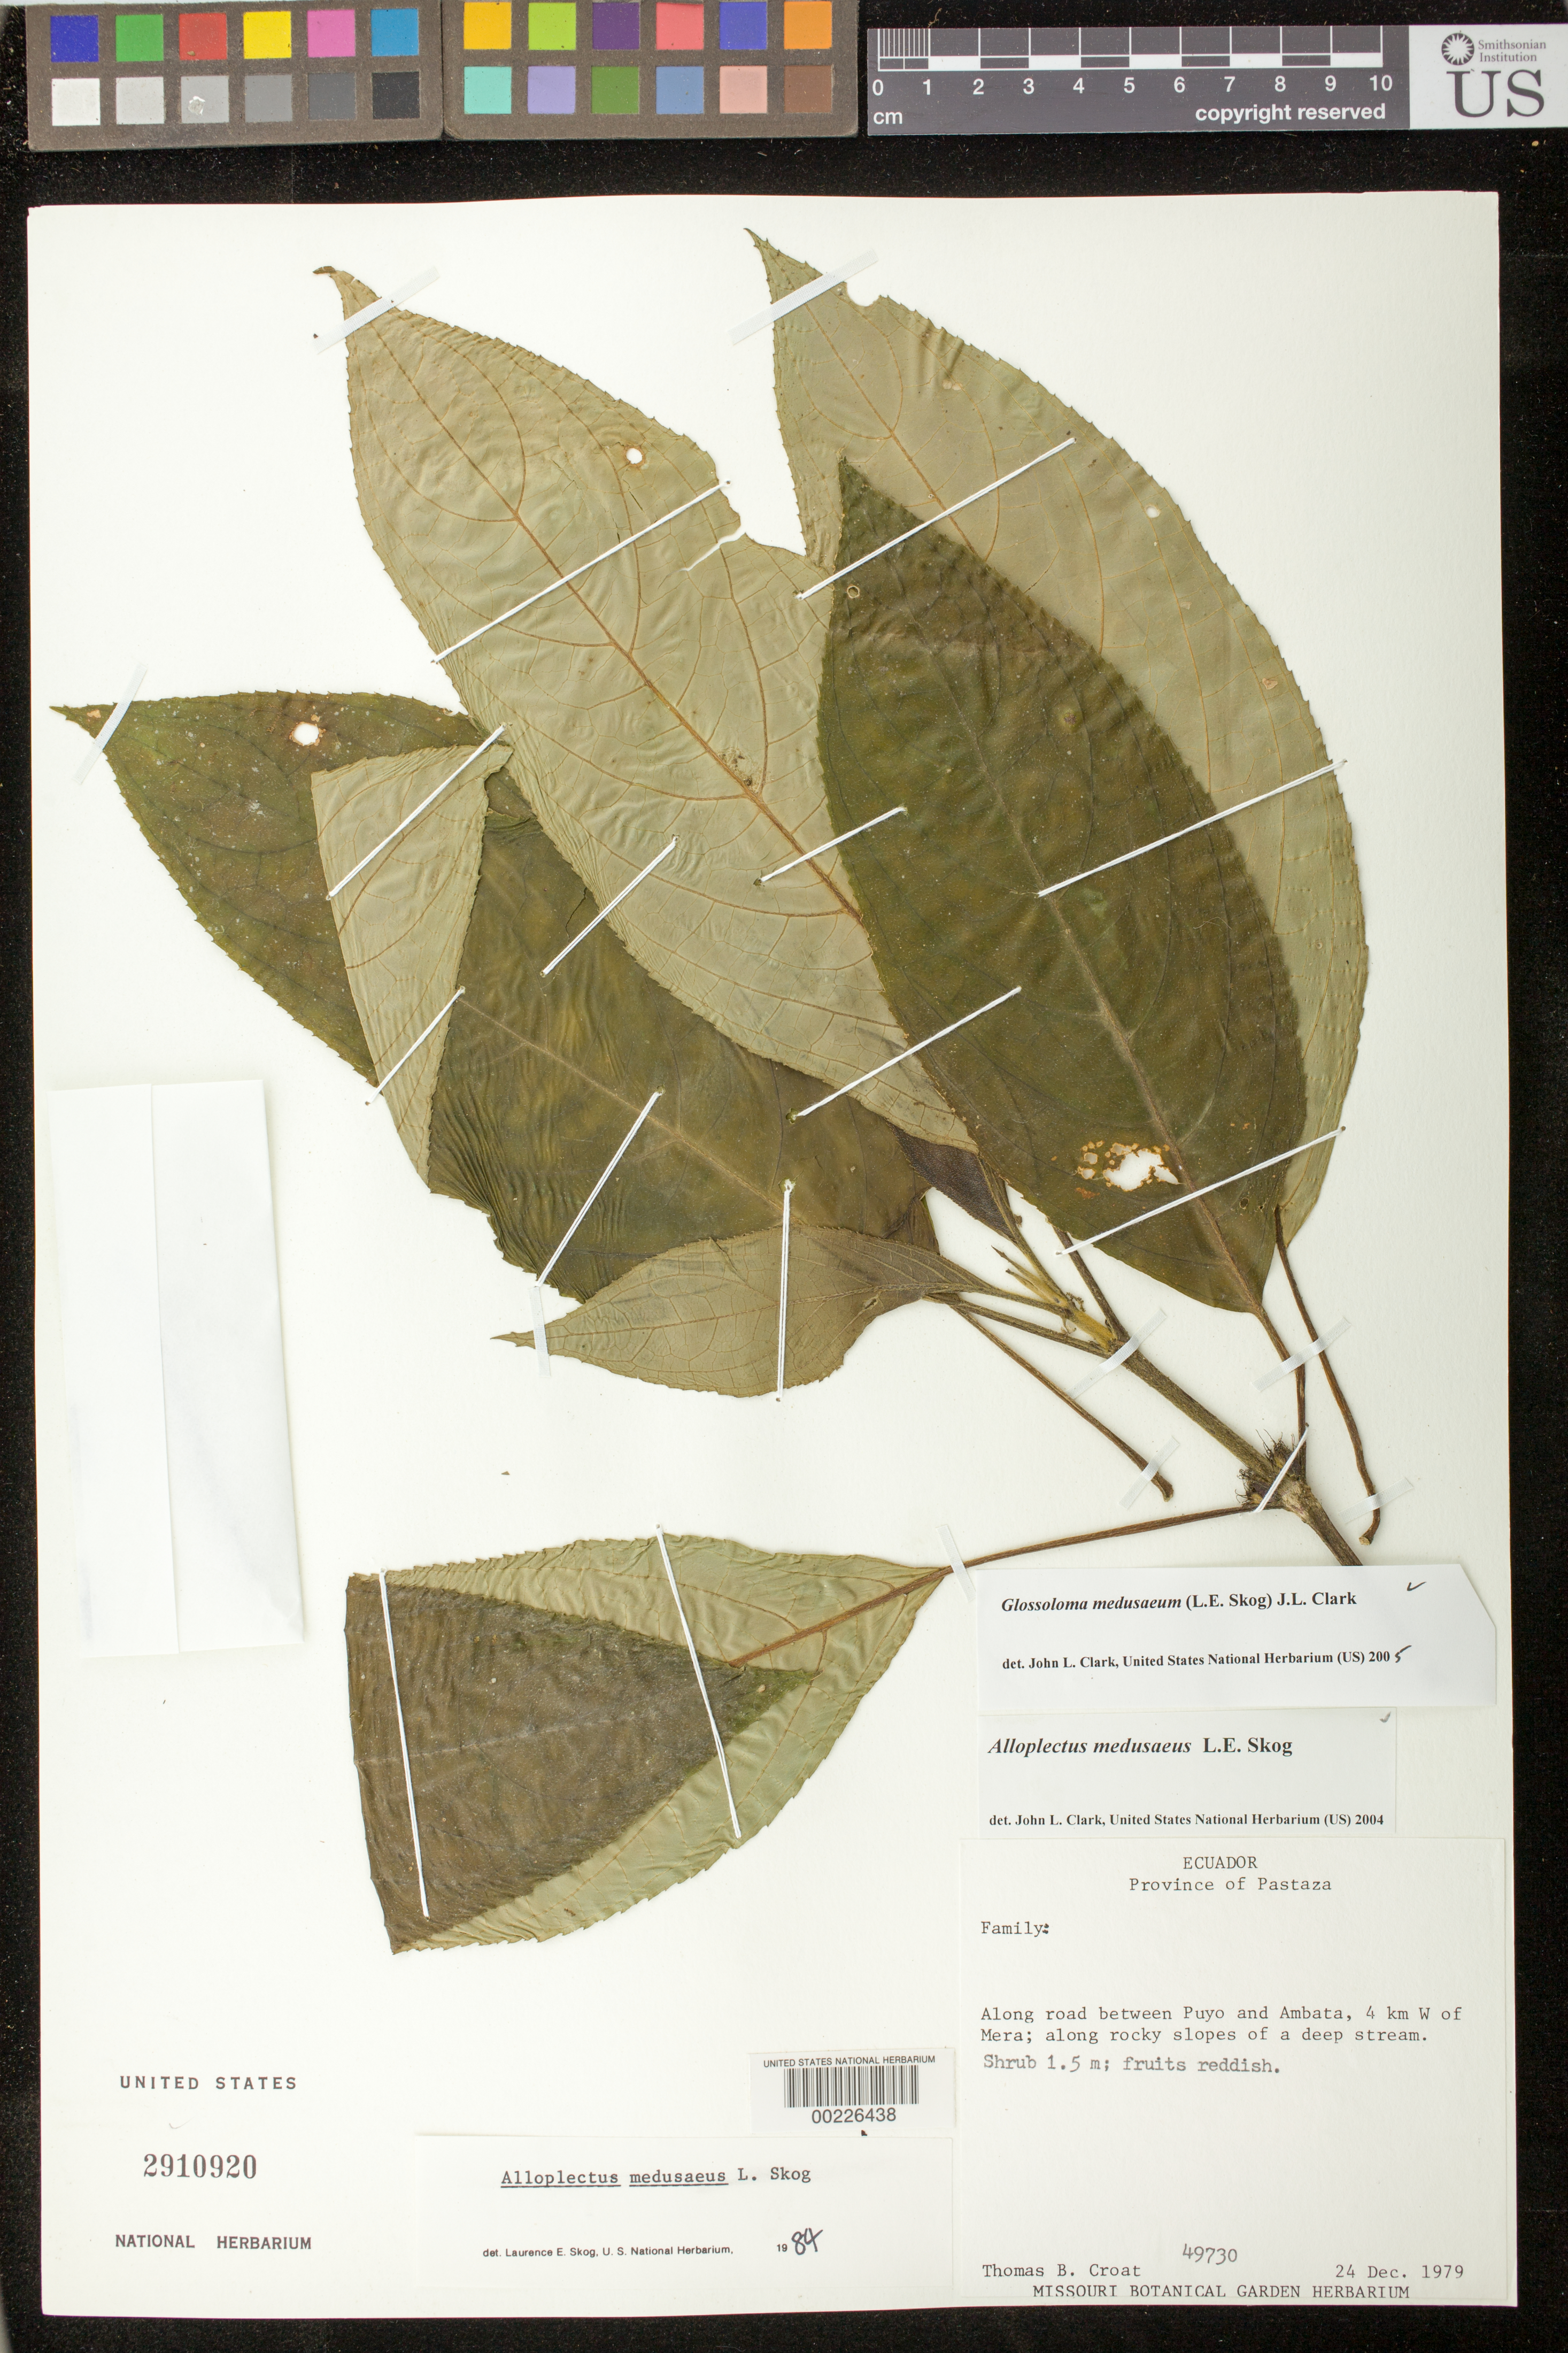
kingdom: Plantae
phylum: Tracheophyta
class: Magnoliopsida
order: Lamiales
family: Gesneriaceae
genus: Glossoloma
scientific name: Glossoloma medusaeum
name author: (L.E. Skog) J.L. Clark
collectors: T. B. Croat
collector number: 49730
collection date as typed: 24 Dec 1979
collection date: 1979-12-24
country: Ecuador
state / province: Pastaza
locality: Along road between Puyo and Ambata, 4 km W of Mera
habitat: Along rocky slopes of a deep stream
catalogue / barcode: US 2910920